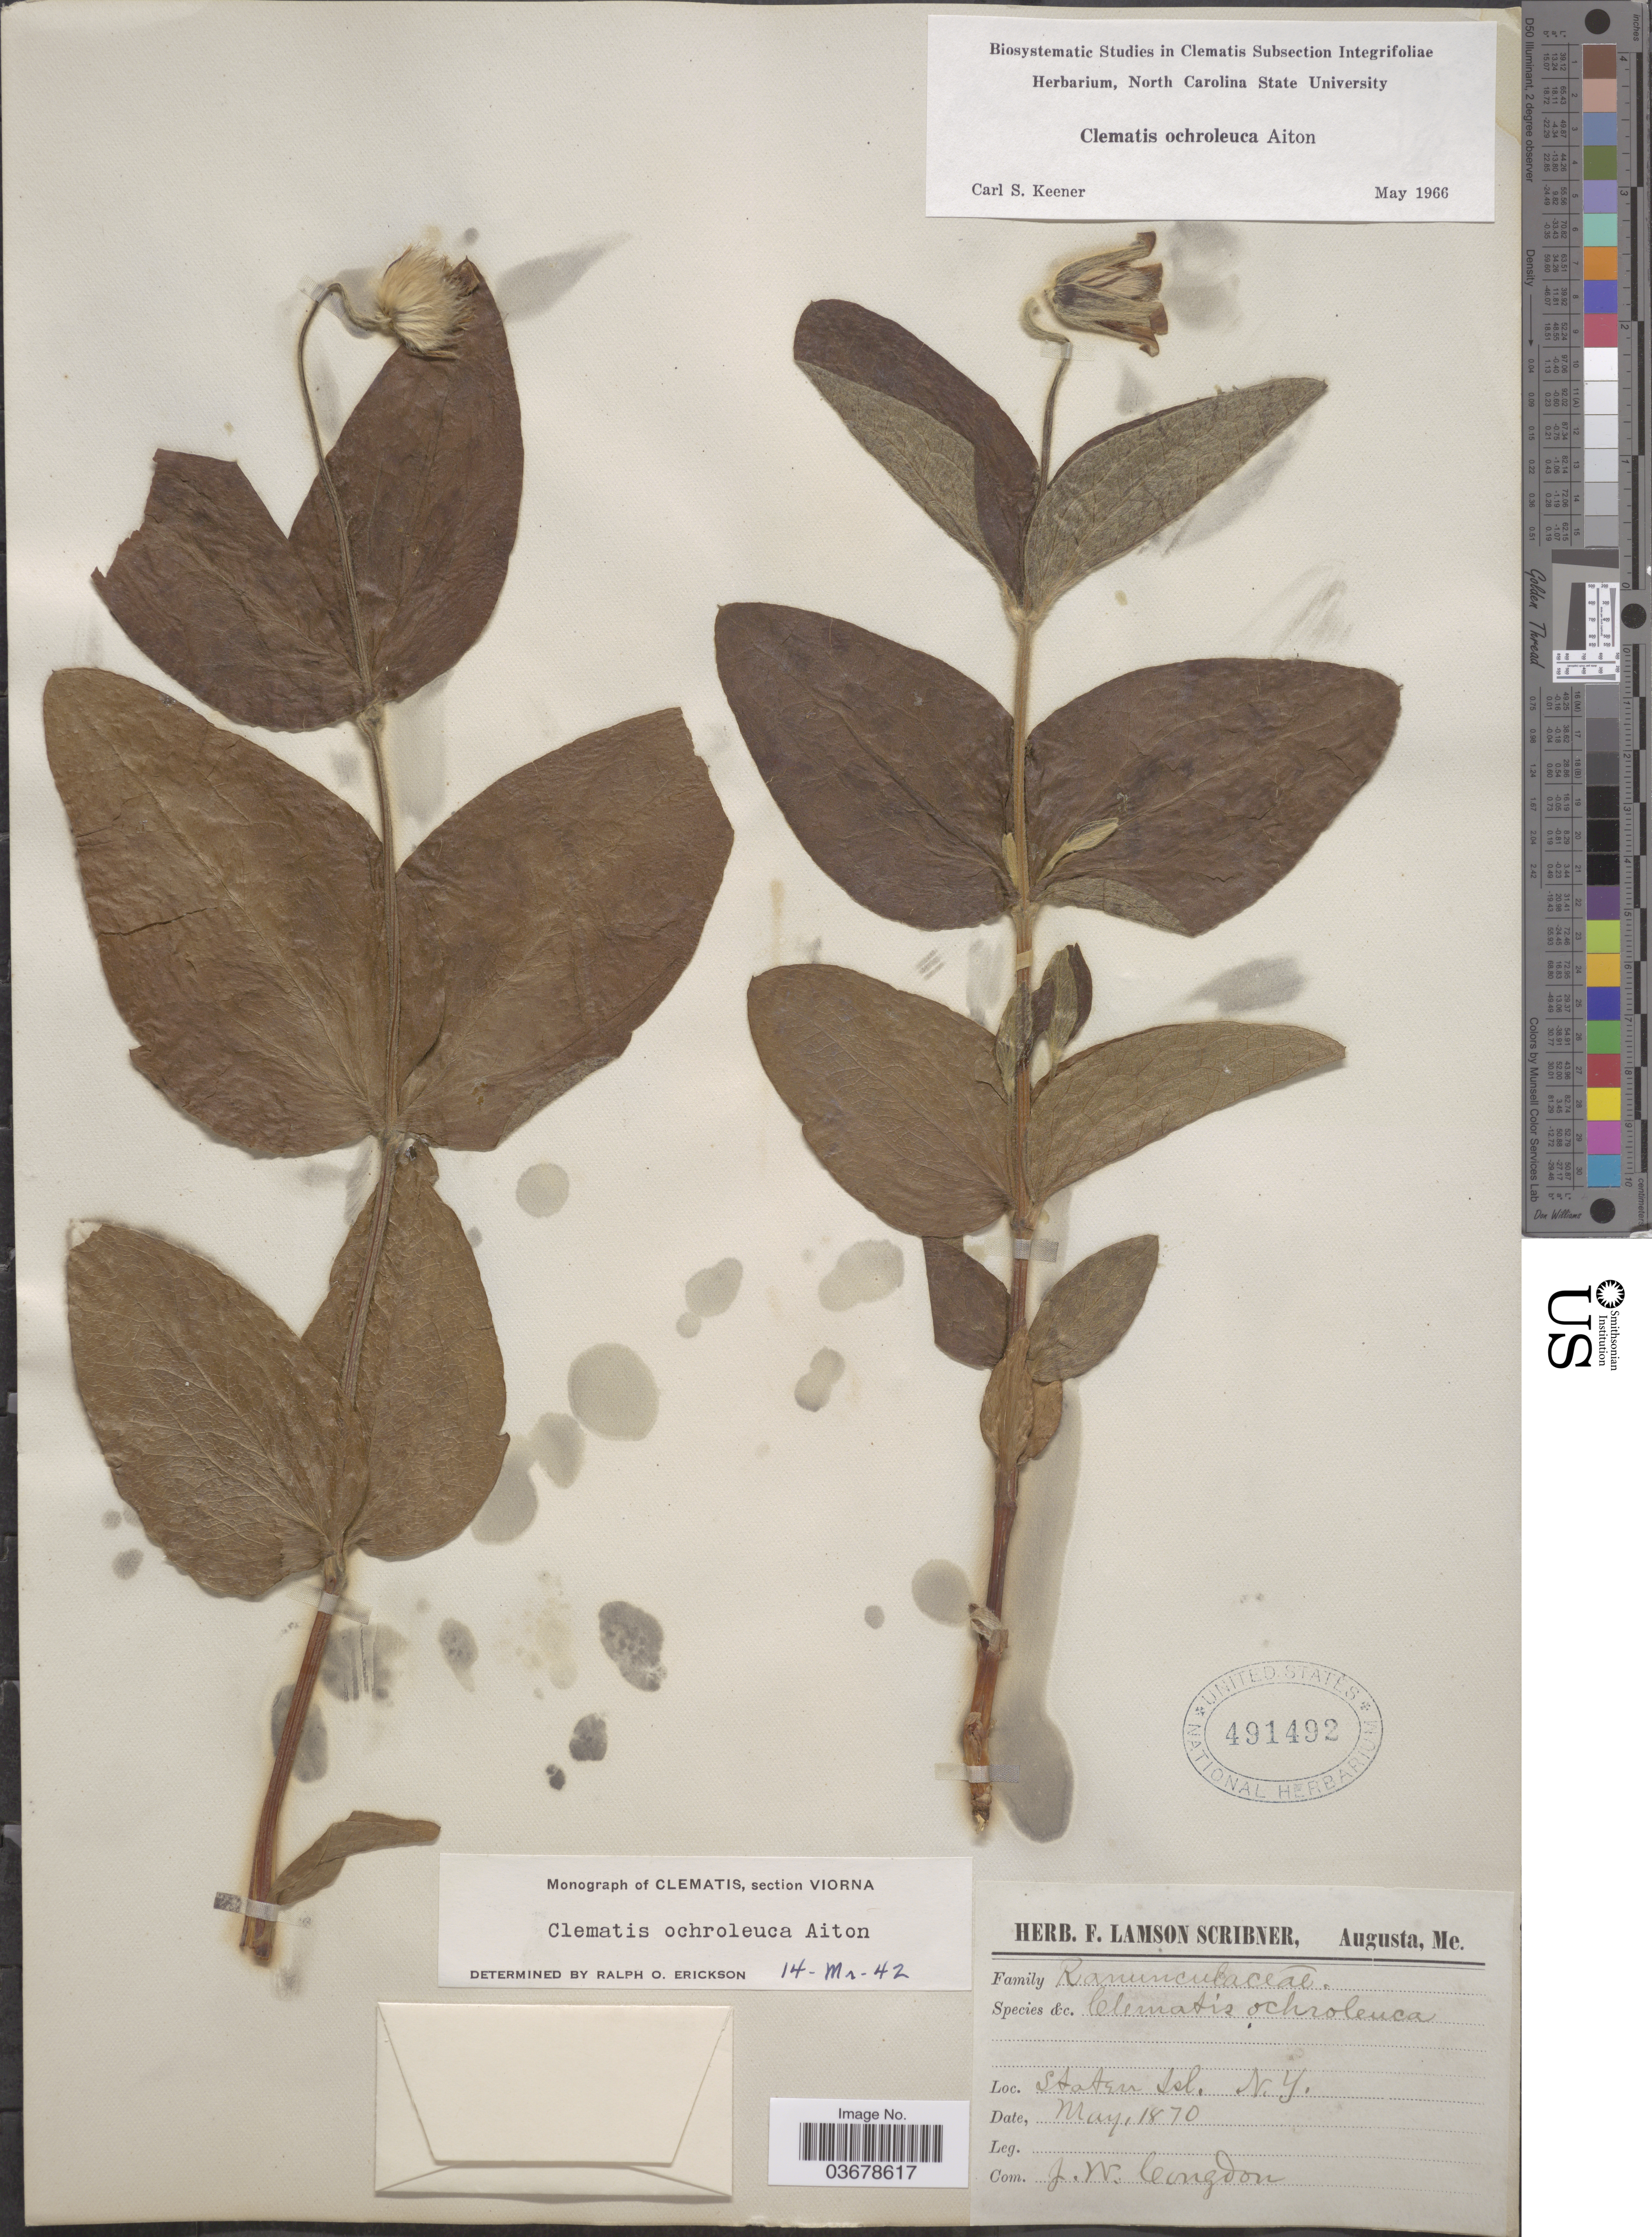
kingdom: Plantae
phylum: Tracheophyta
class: Magnoliopsida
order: Ranunculales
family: Ranunculaceae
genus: Clematis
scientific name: Clematis viorna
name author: L.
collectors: J. W. Congdon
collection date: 1870-05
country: United States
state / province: New York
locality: Staten Isl.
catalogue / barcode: US 491492